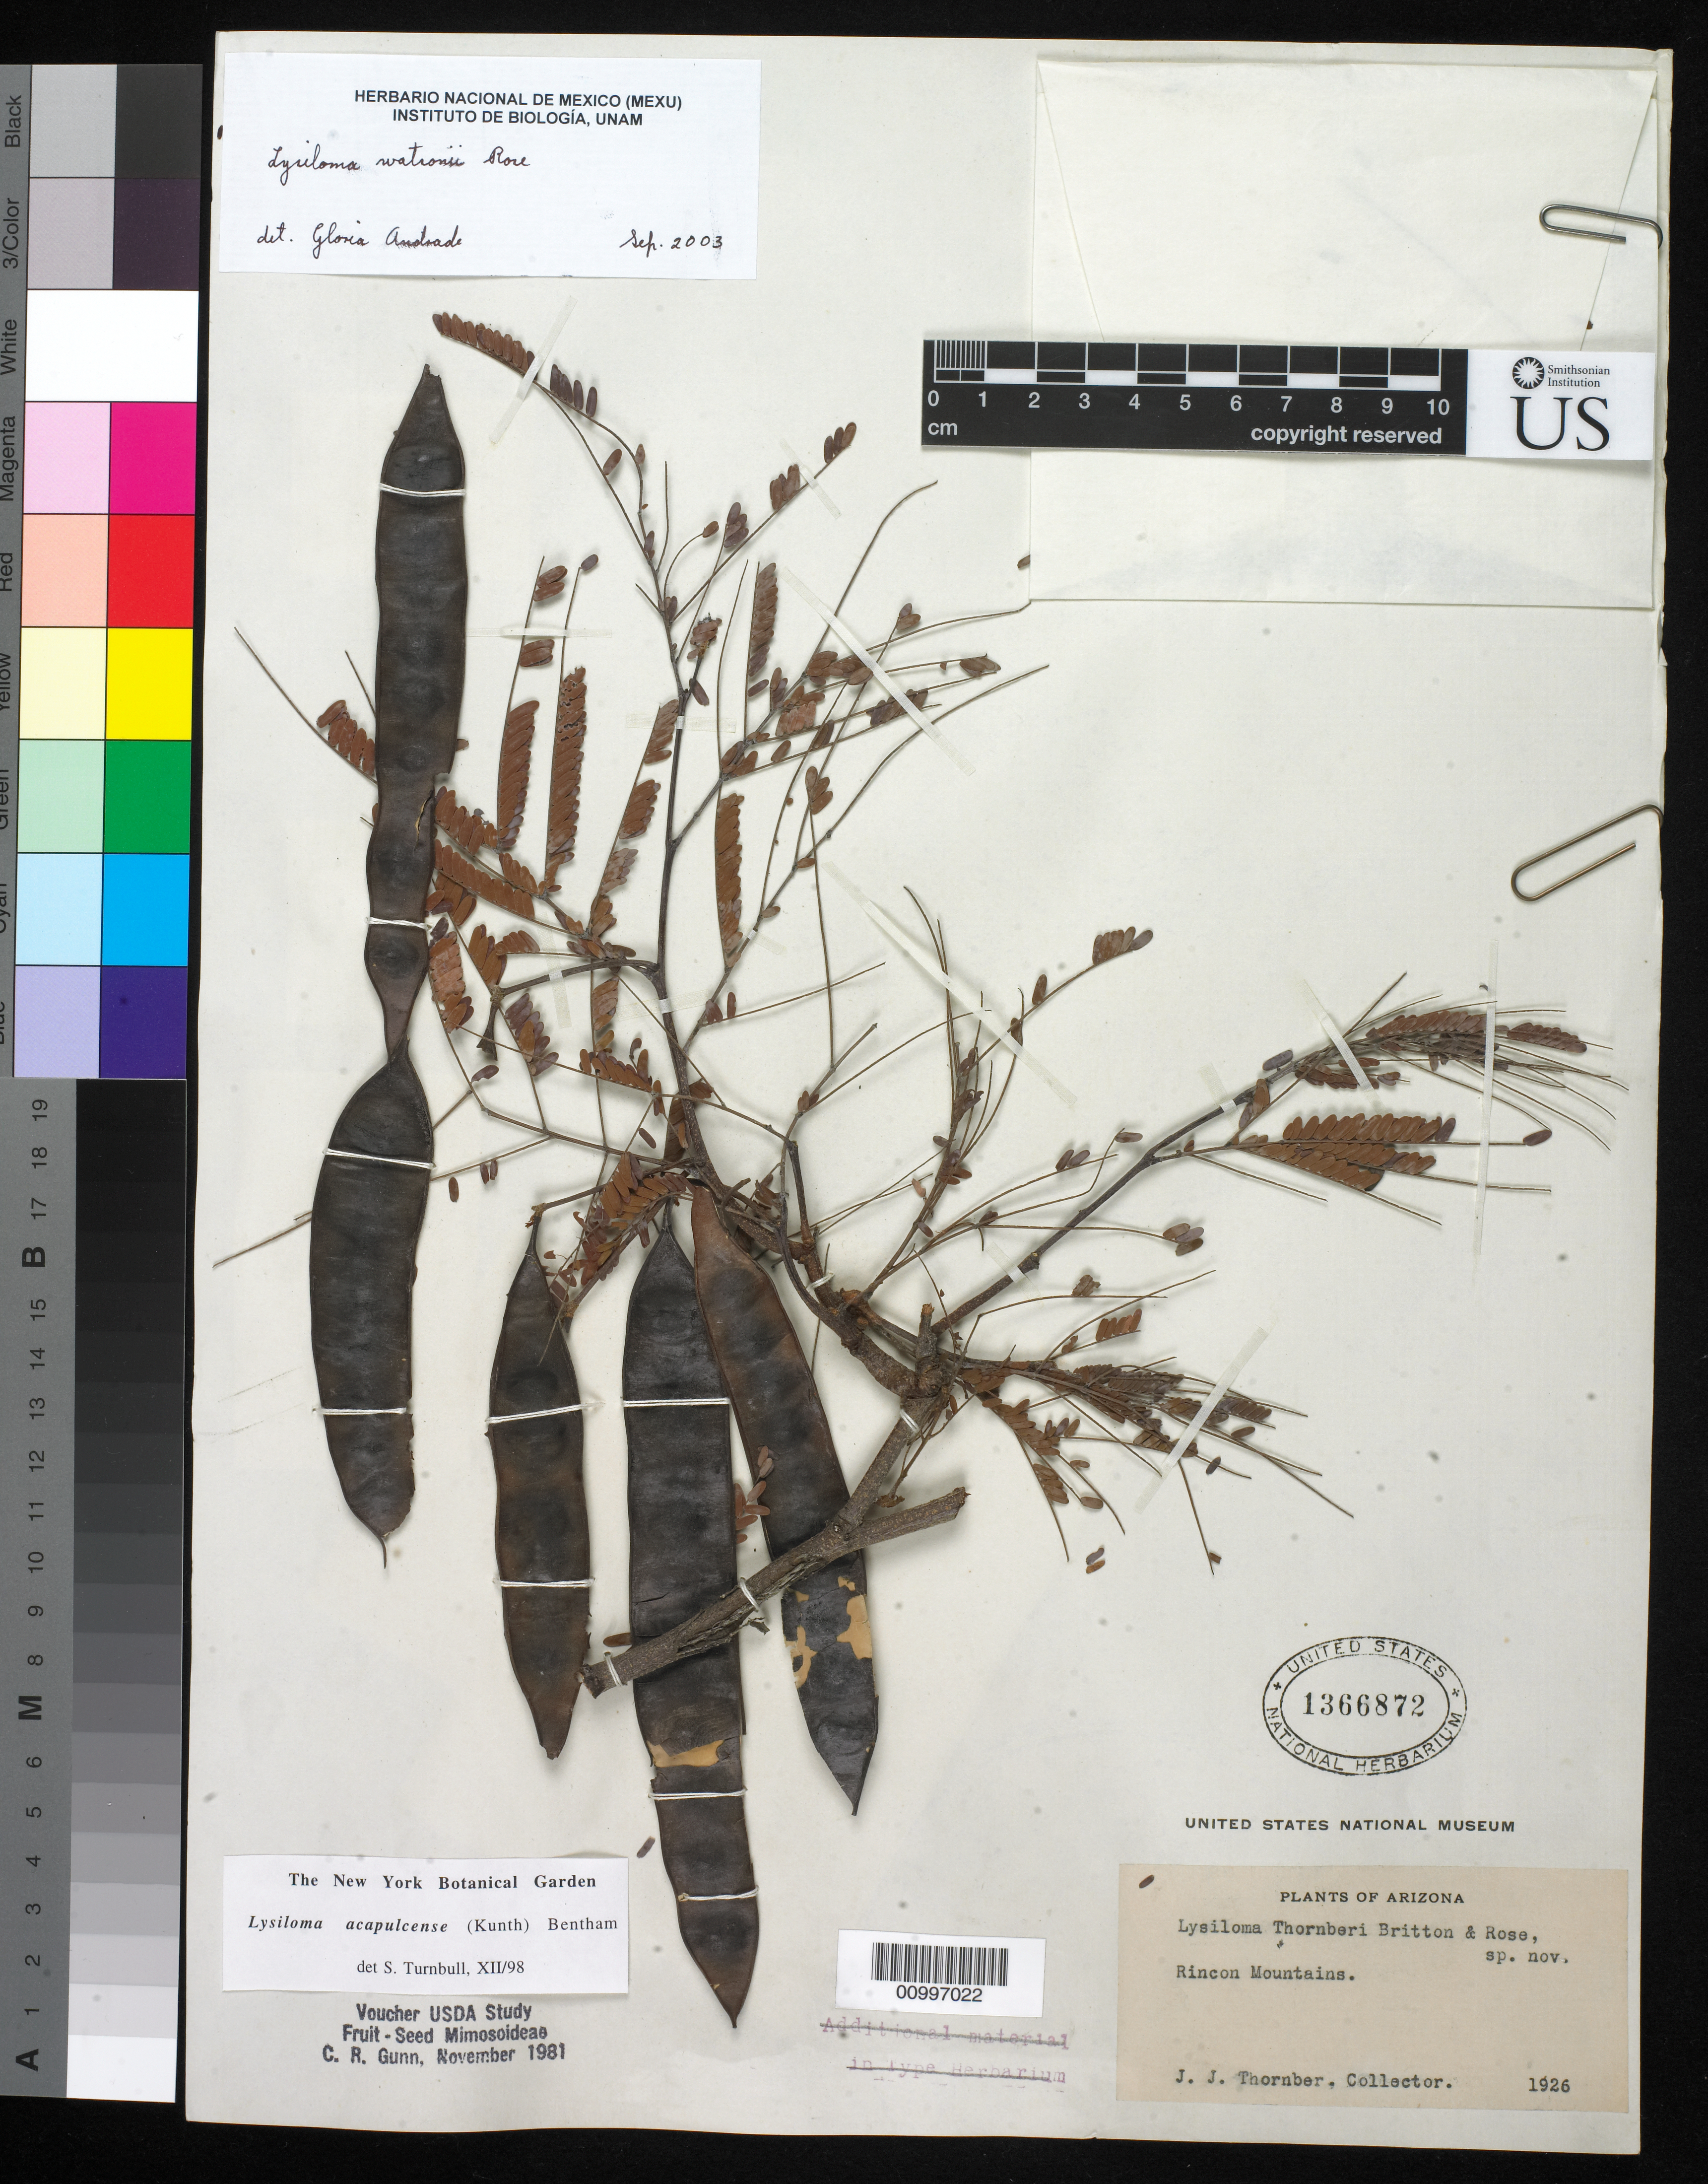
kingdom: Plantae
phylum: Tracheophyta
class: Magnoliopsida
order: Fabales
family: Fabaceae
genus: Lysiloma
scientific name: Lysiloma thornberi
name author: Britton & Rose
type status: Type Collection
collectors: J. Thornber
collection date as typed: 1926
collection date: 1926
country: United States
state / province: Arizona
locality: Rincon Mountains.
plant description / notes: Specimen determined by S. Turnbull (1998) as Lysiloma acapulcense (Kunth) Benth.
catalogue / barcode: US 1366872